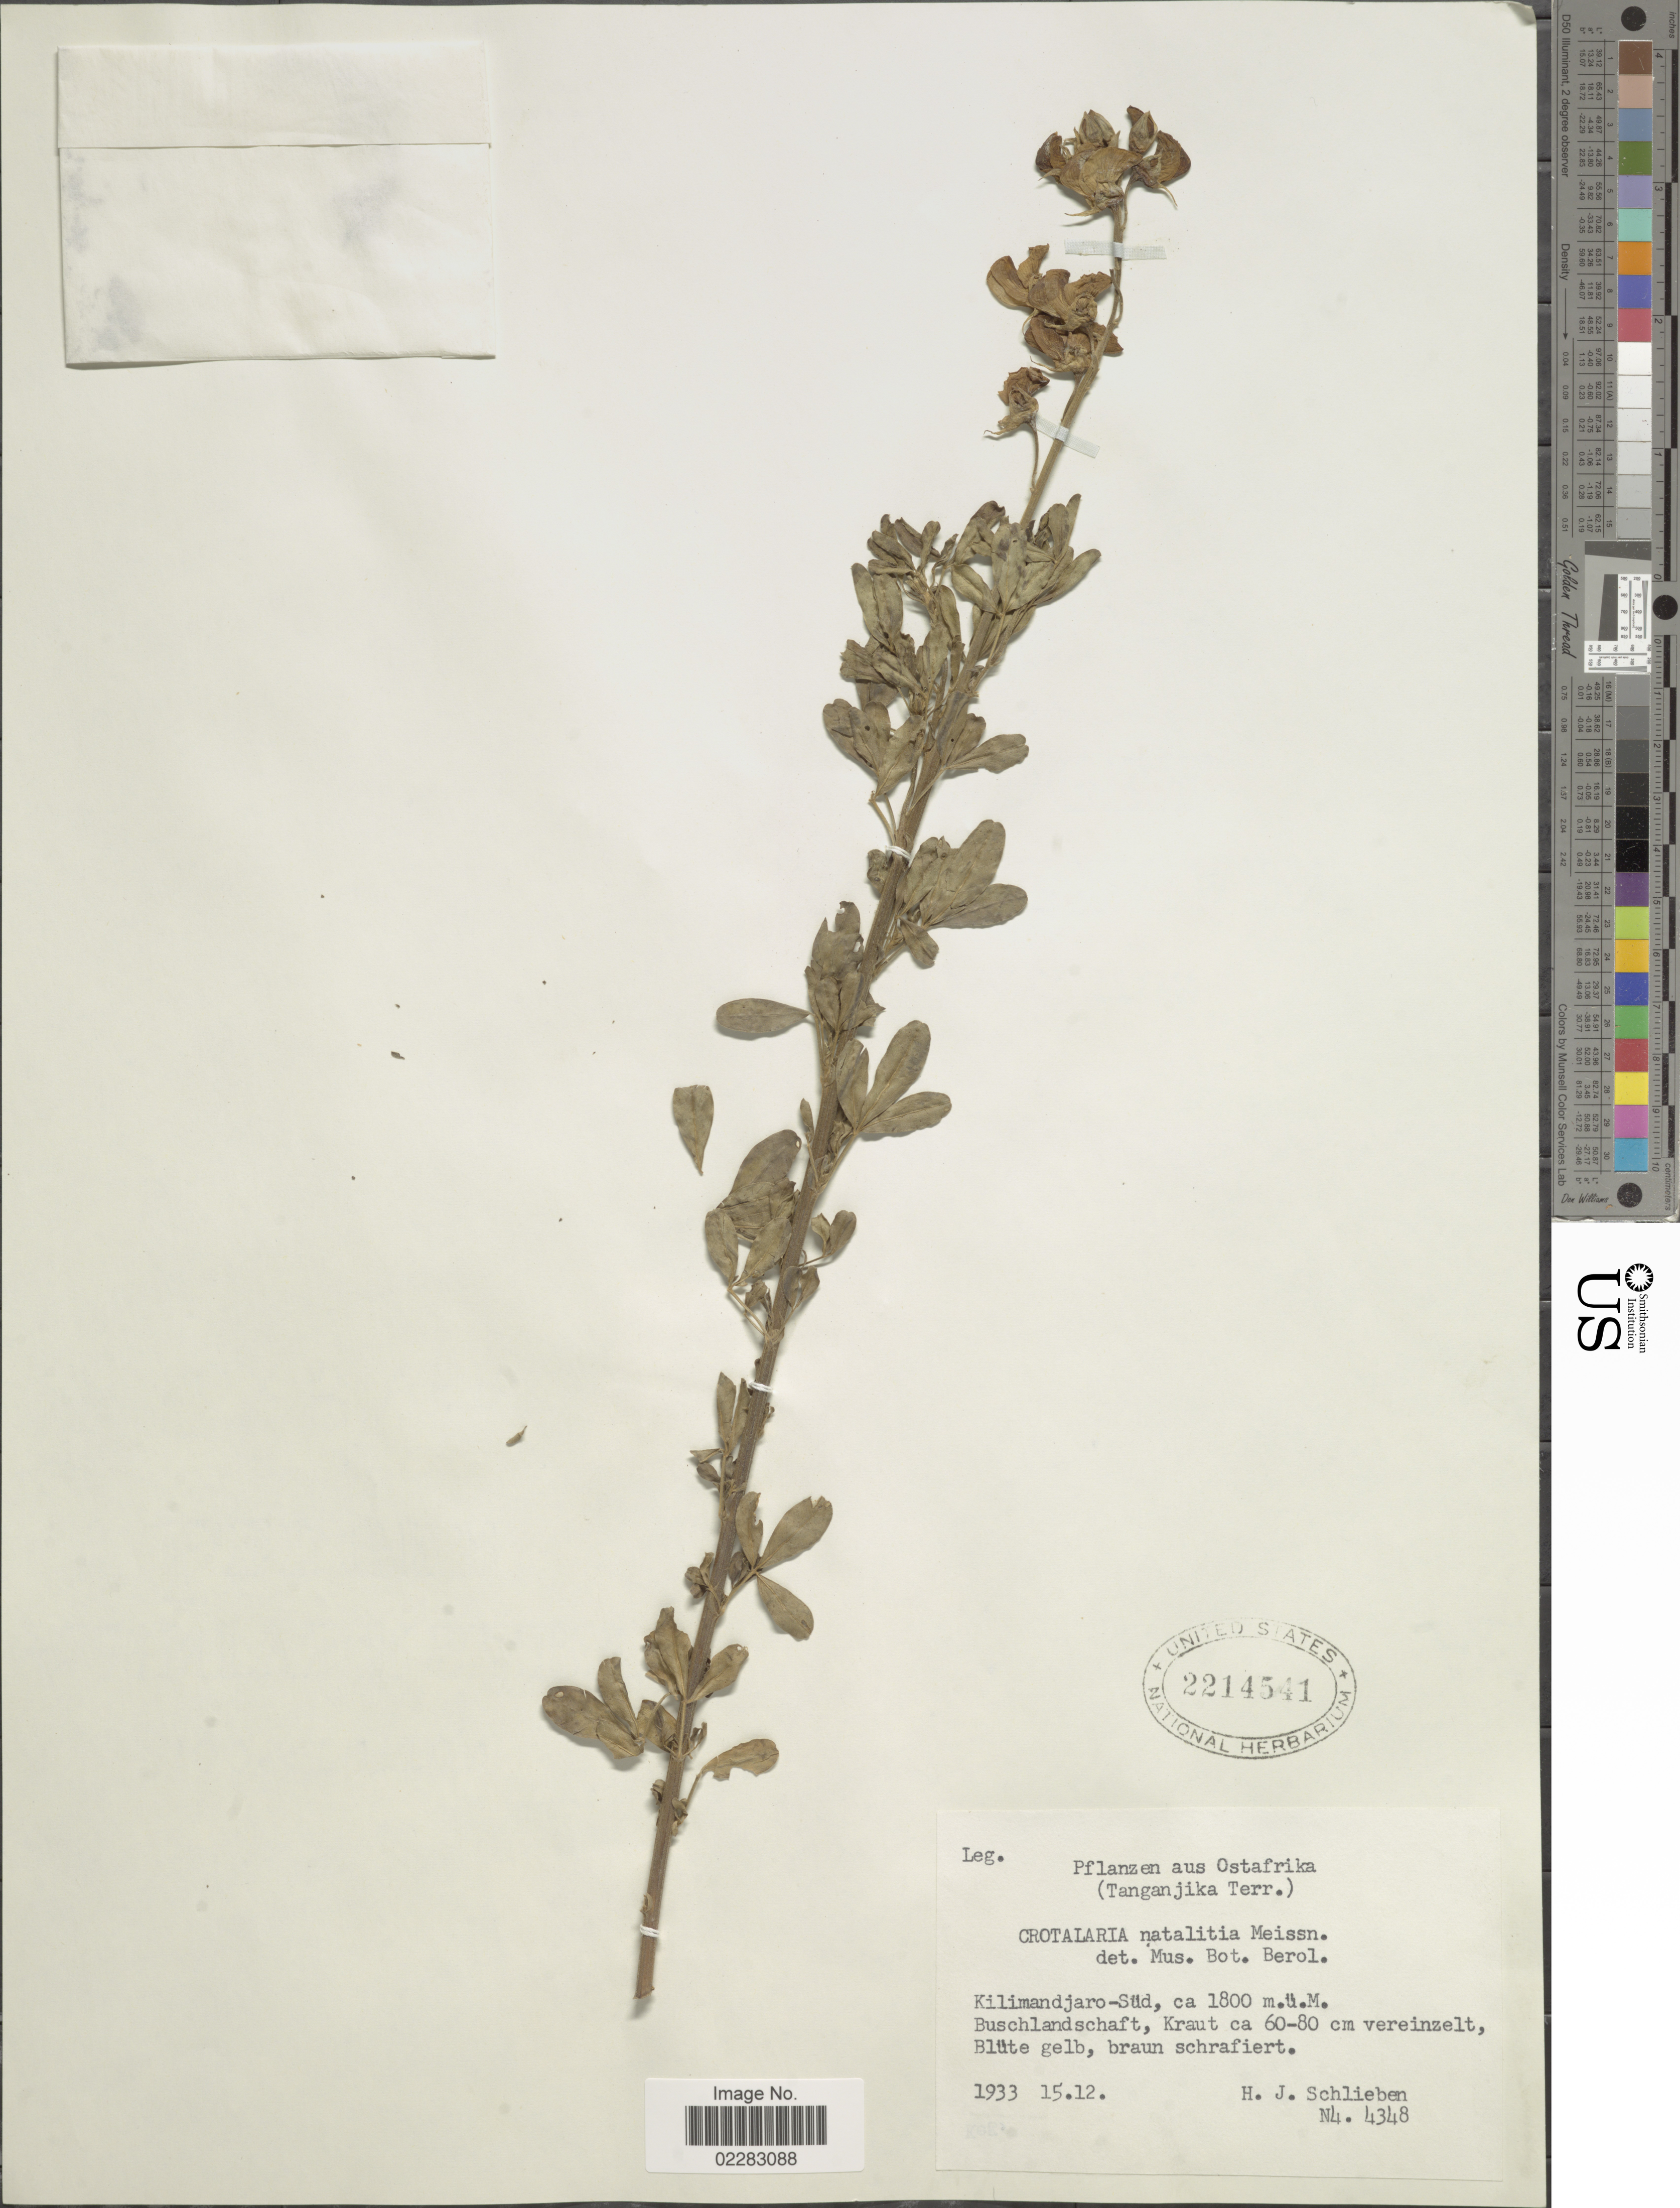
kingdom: Plantae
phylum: Tracheophyta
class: Magnoliopsida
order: Fabales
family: Fabaceae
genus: Crotalaria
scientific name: Crotalaria natalitia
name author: Meisn.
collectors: H. J. Schlieben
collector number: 4348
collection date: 1933-12-15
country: Tanzania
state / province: Kilimanjaro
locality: (Tanganjika Terr.), Kilimandjaro-Süd, Buschlandschaft, Kraut.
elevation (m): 1800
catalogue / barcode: US 2214541